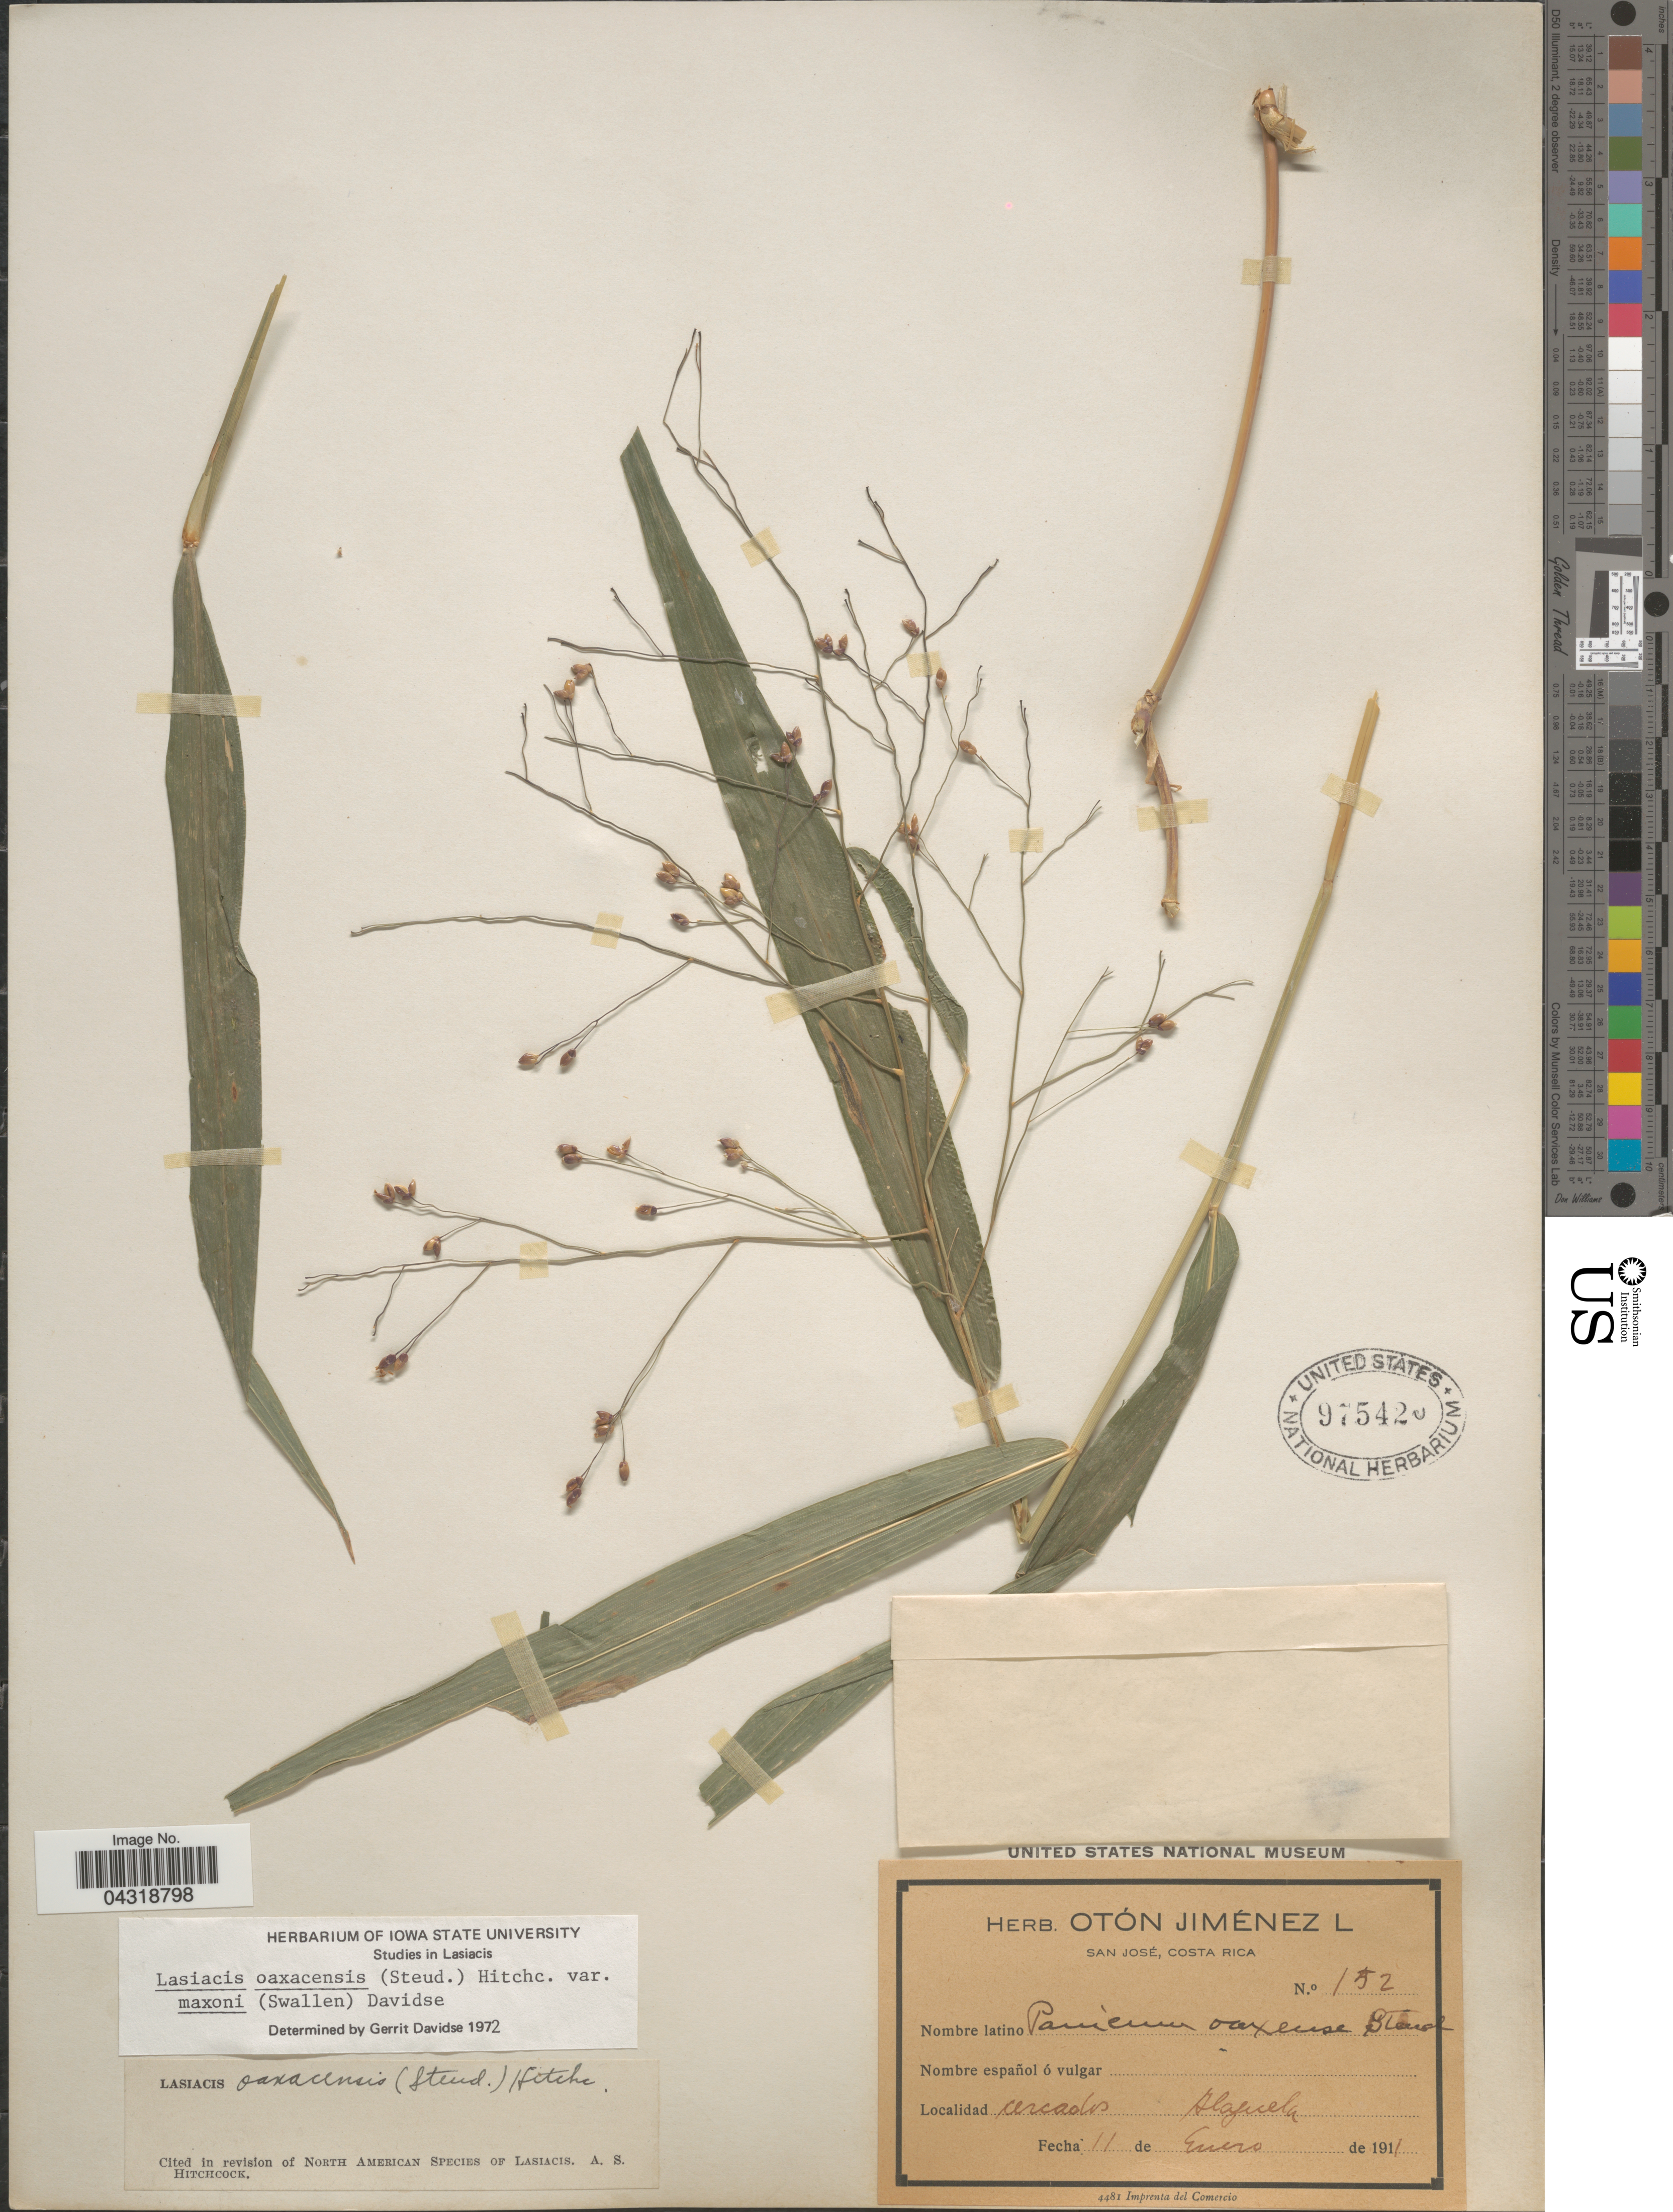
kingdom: Plantae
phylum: Tracheophyta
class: Liliopsida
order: Poales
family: Poaceae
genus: Lasiacis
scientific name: Lasiacis oaxacensis var. maxonii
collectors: ex herb. O. Jimenez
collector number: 152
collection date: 1911-01-11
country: Costa Rica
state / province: Alajuela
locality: Cercados Alajuela.